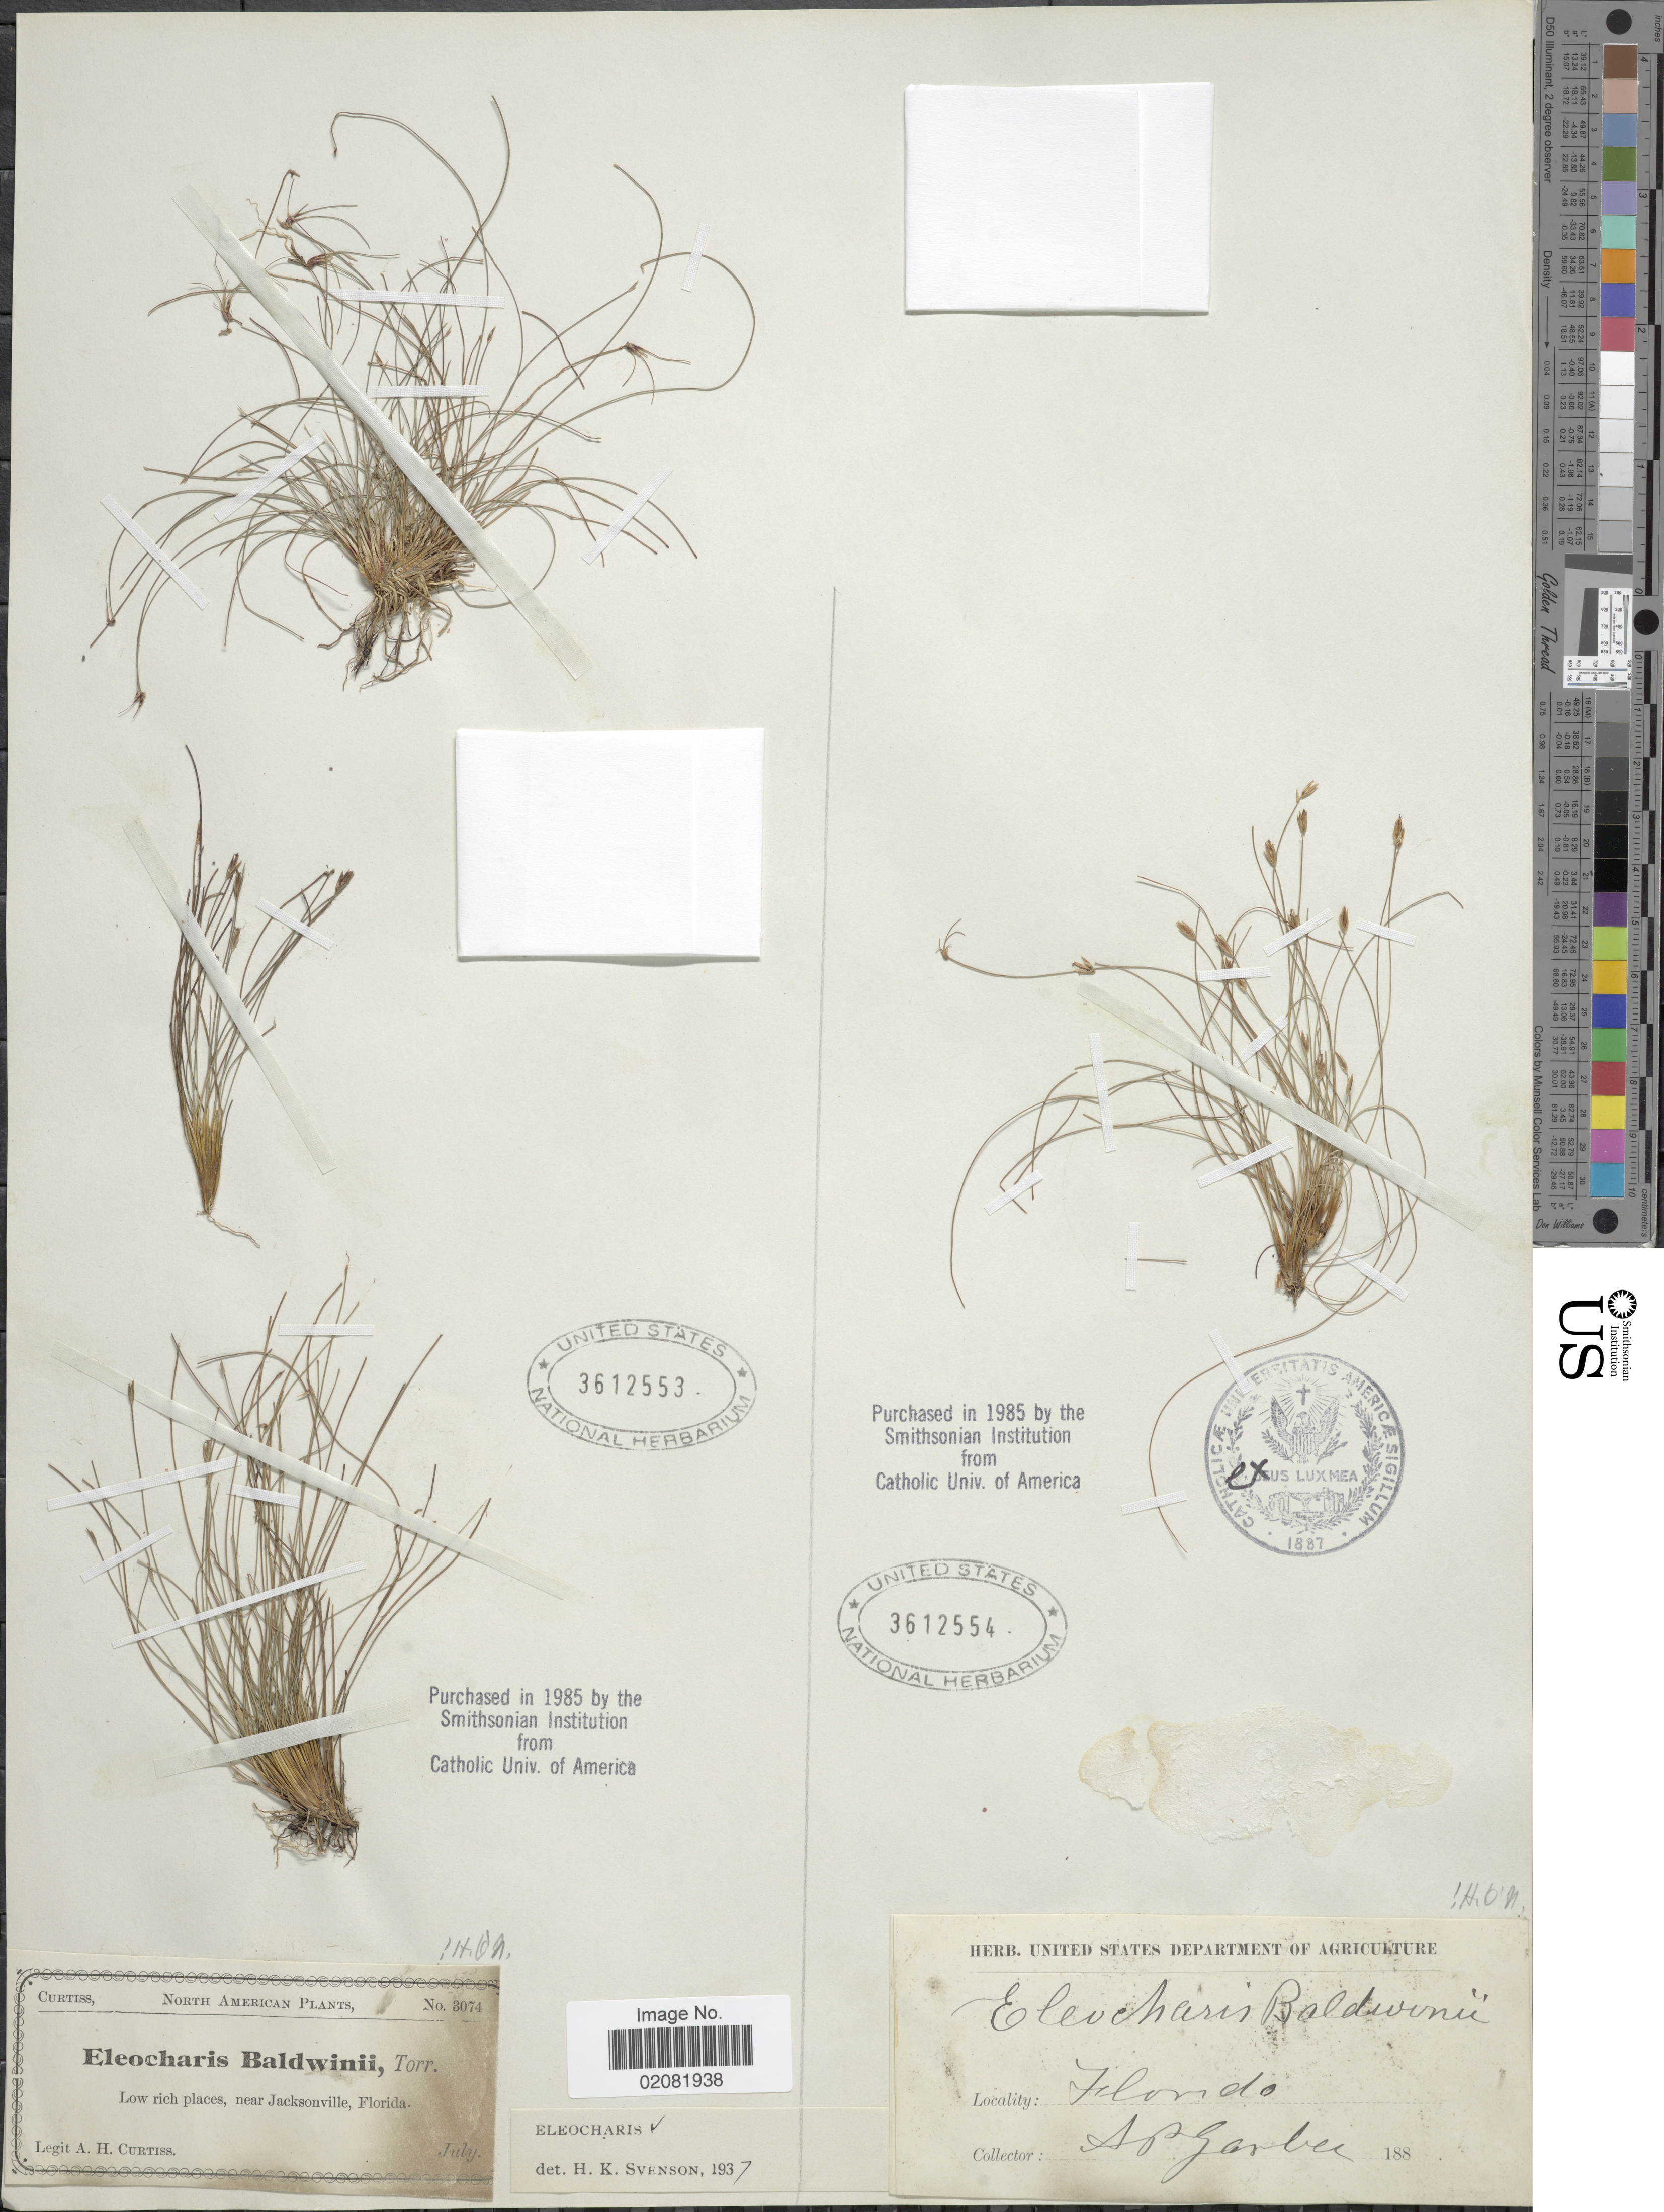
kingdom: Plantae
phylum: Tracheophyta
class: Liliopsida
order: Poales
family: Cyperaceae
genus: Eleocharis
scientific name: Eleocharis baldwinii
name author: (Torr.) Chapm.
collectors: A. H. Curtiss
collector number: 3074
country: United States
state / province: Florida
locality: Near Jacksonville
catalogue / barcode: US 3612553